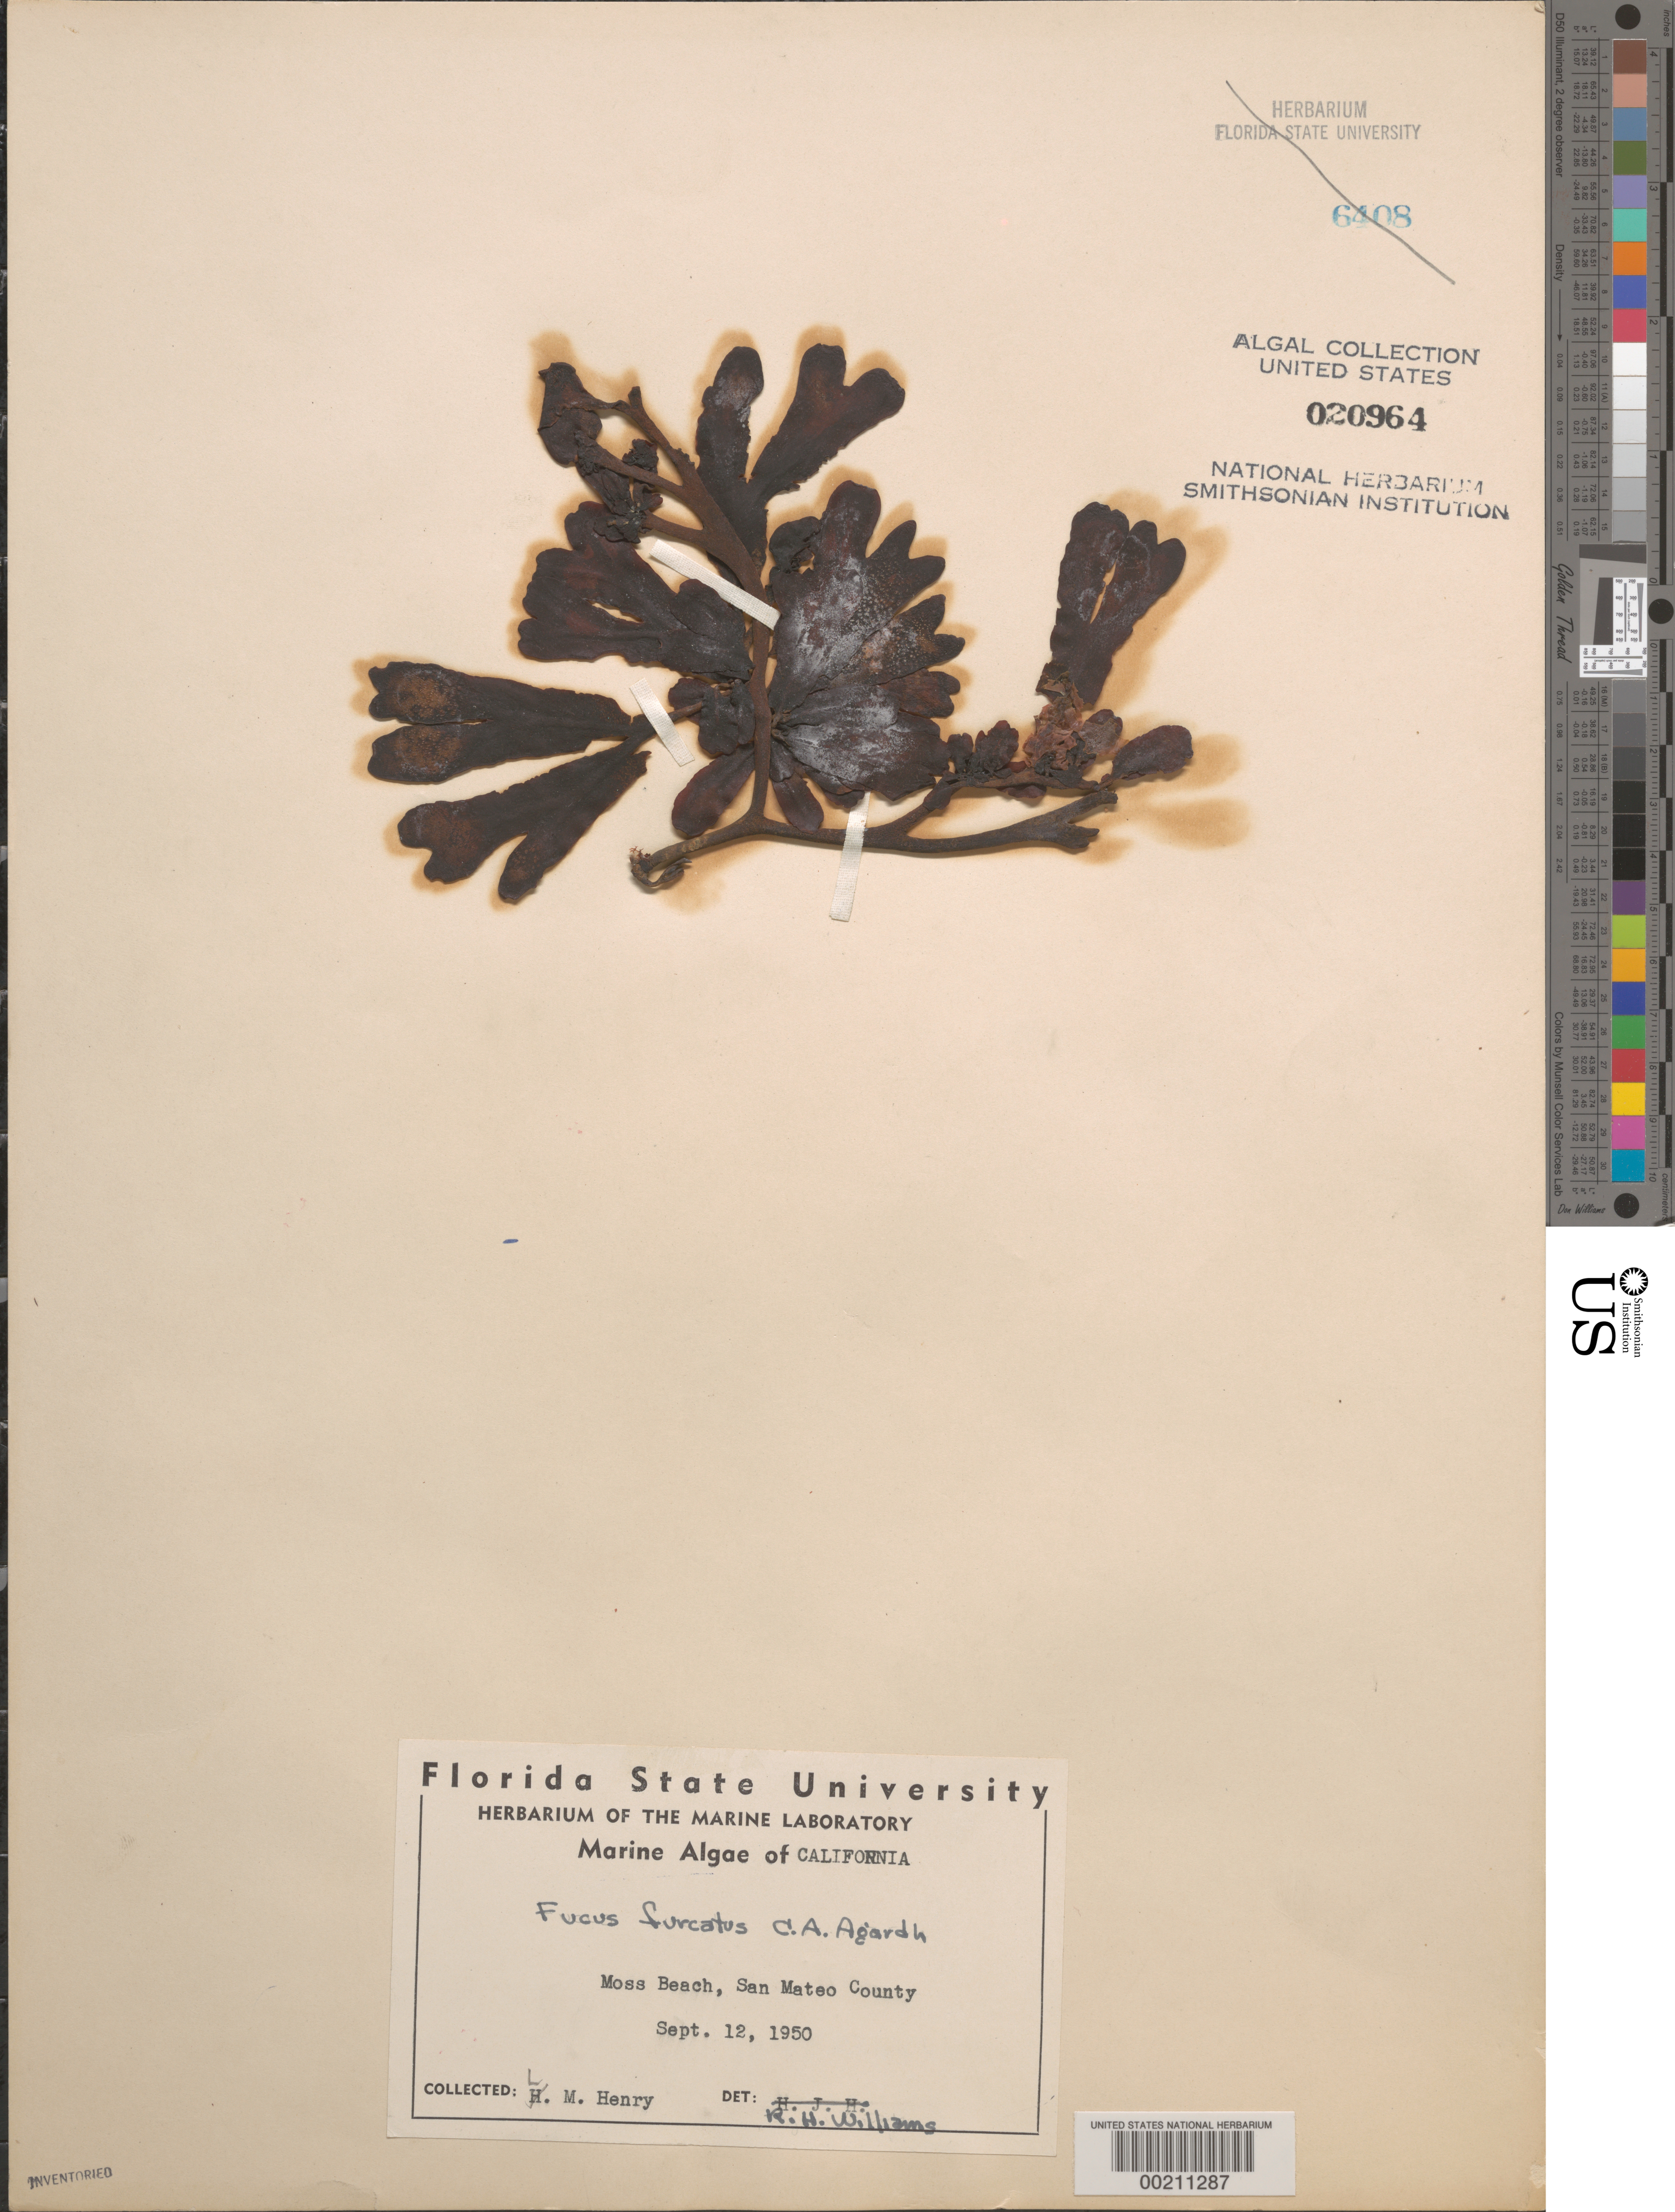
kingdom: Chromista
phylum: Ochrophyta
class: Phaeophyceae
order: Fucales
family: Fucaceae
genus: Fucus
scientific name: Fucus distichus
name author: L.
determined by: Algae name updating Project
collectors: L. Henry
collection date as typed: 12 Sep 1950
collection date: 1950-09-12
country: United States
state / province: California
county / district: San Mateo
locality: Moss Beach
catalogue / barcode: US 20964